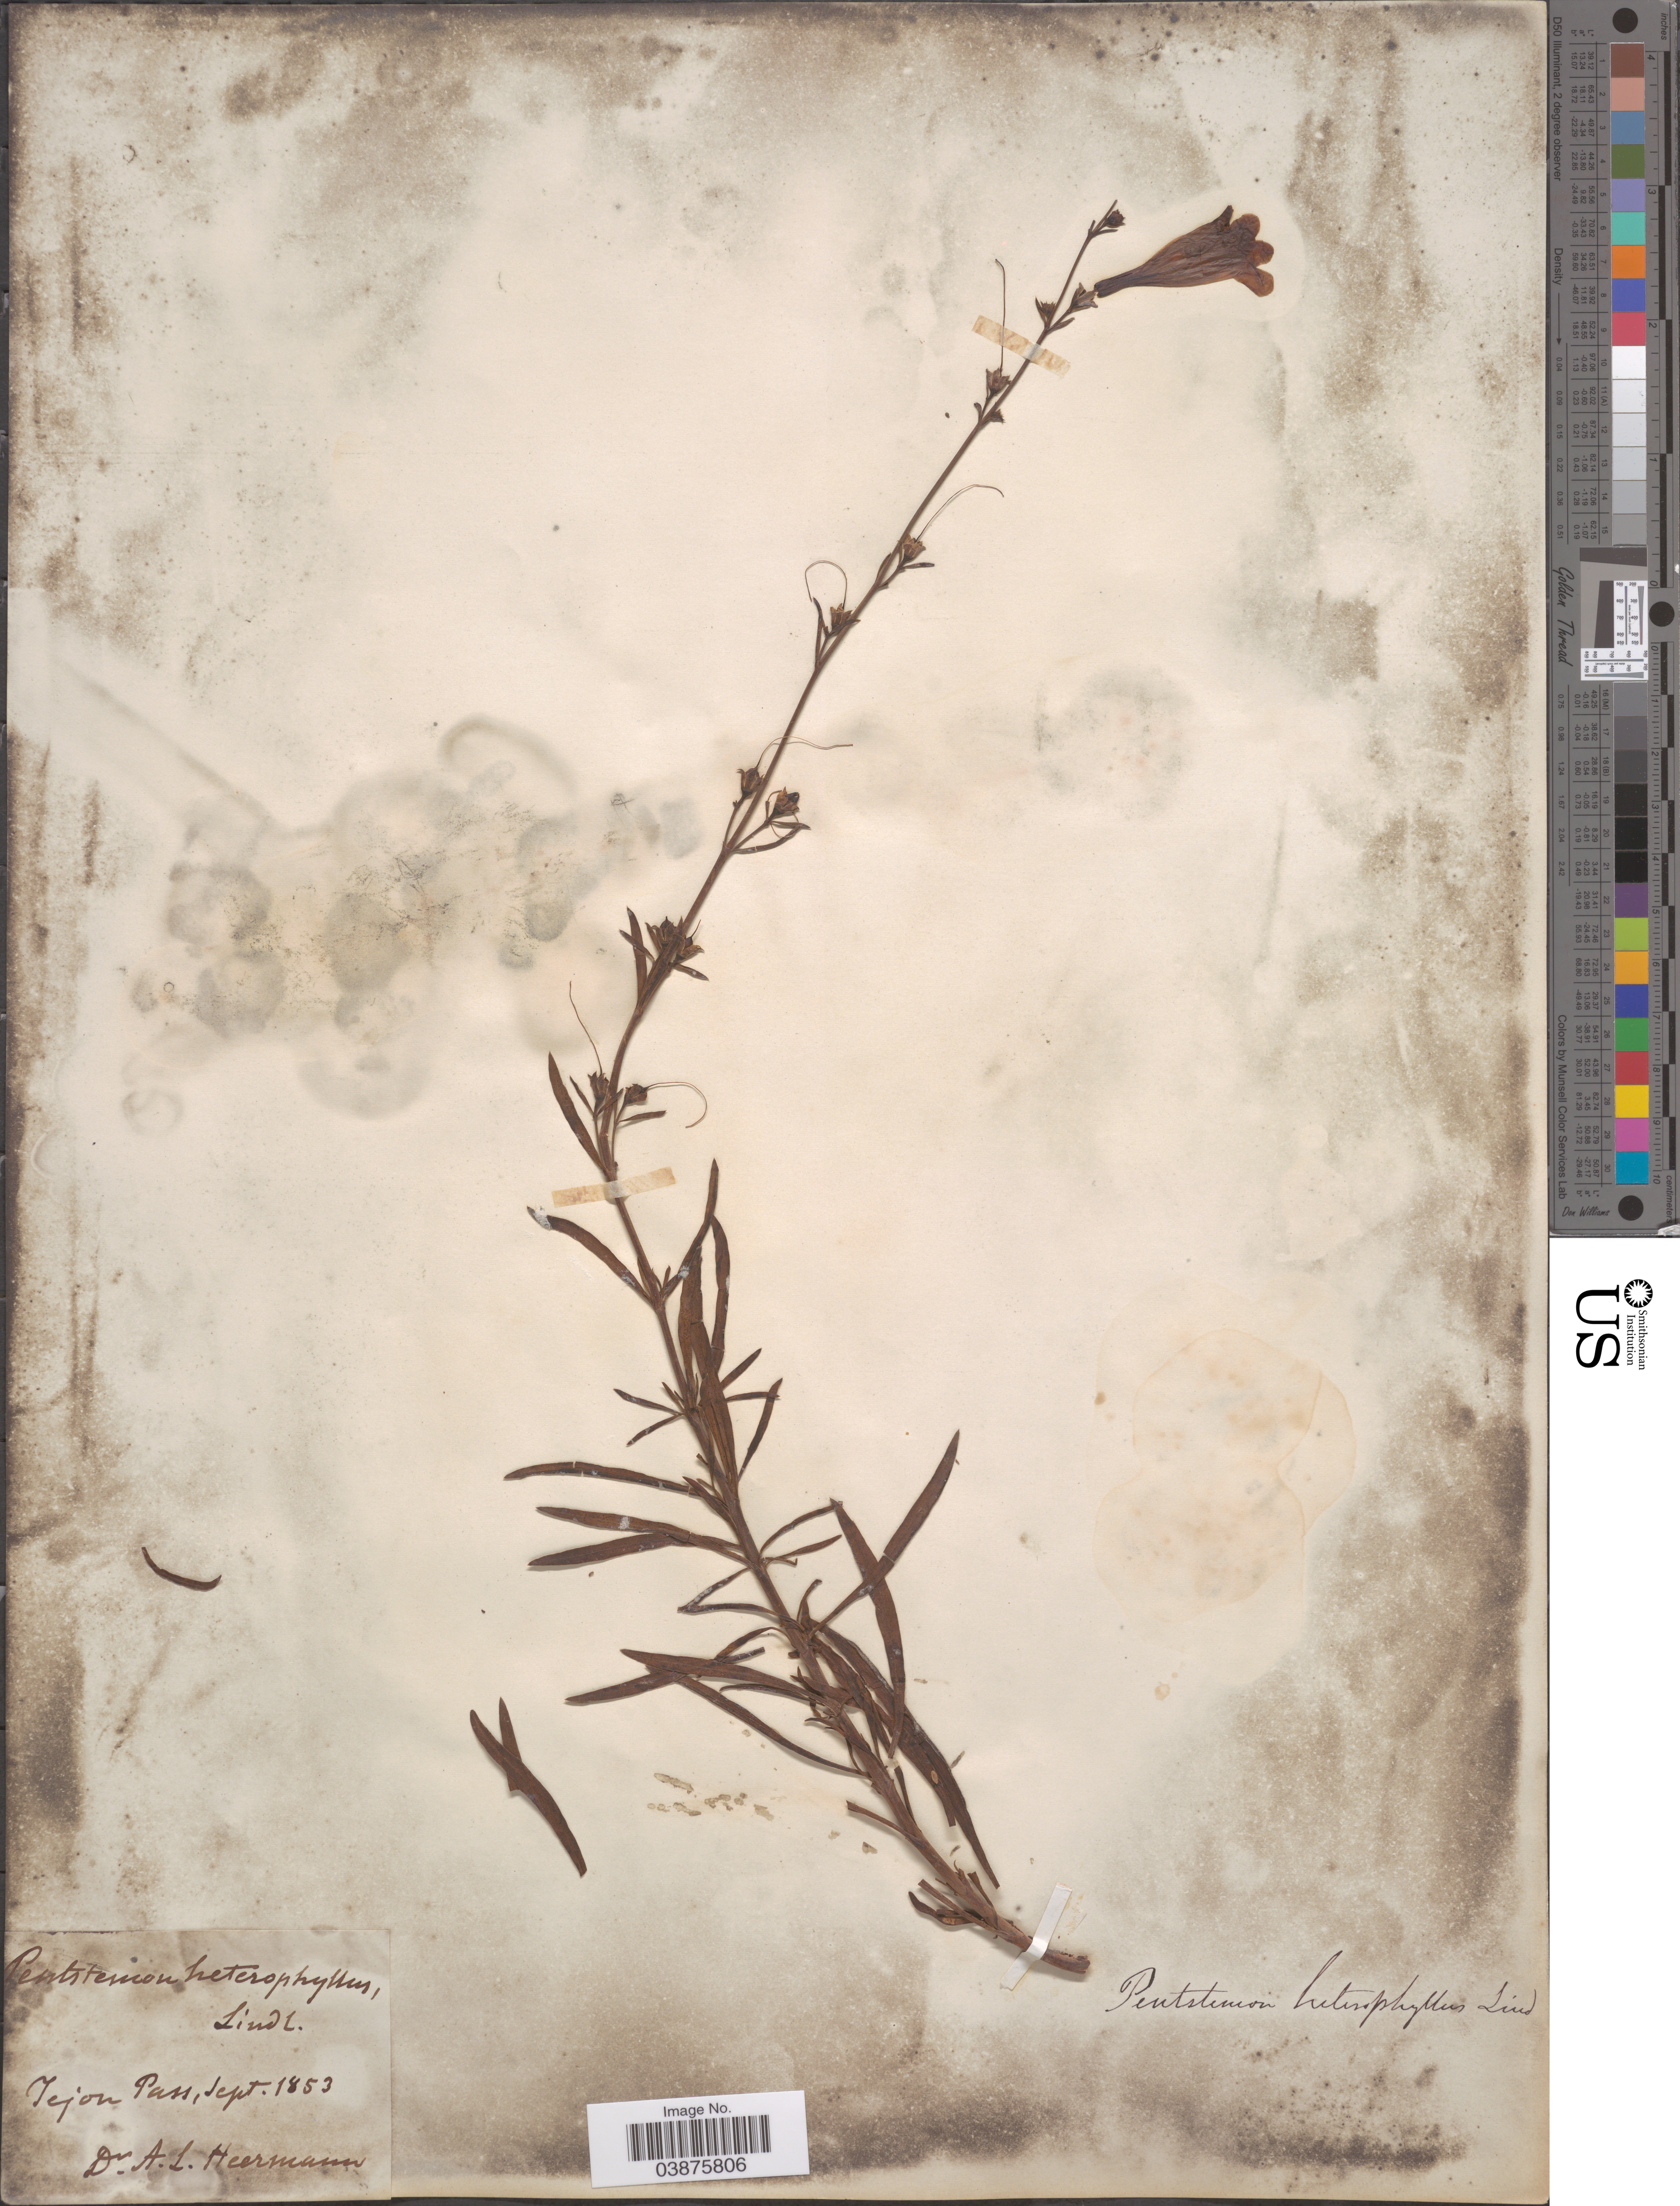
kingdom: Plantae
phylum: Tracheophyta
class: Magnoliopsida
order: Lamiales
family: Plantaginaceae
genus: Penstemon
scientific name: Penstemon heterophyllus subsp. australis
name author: (Munz & I.M. Johnst.) D.D. Keck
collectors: A. Heermann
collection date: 1853-09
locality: Tejon Pass.